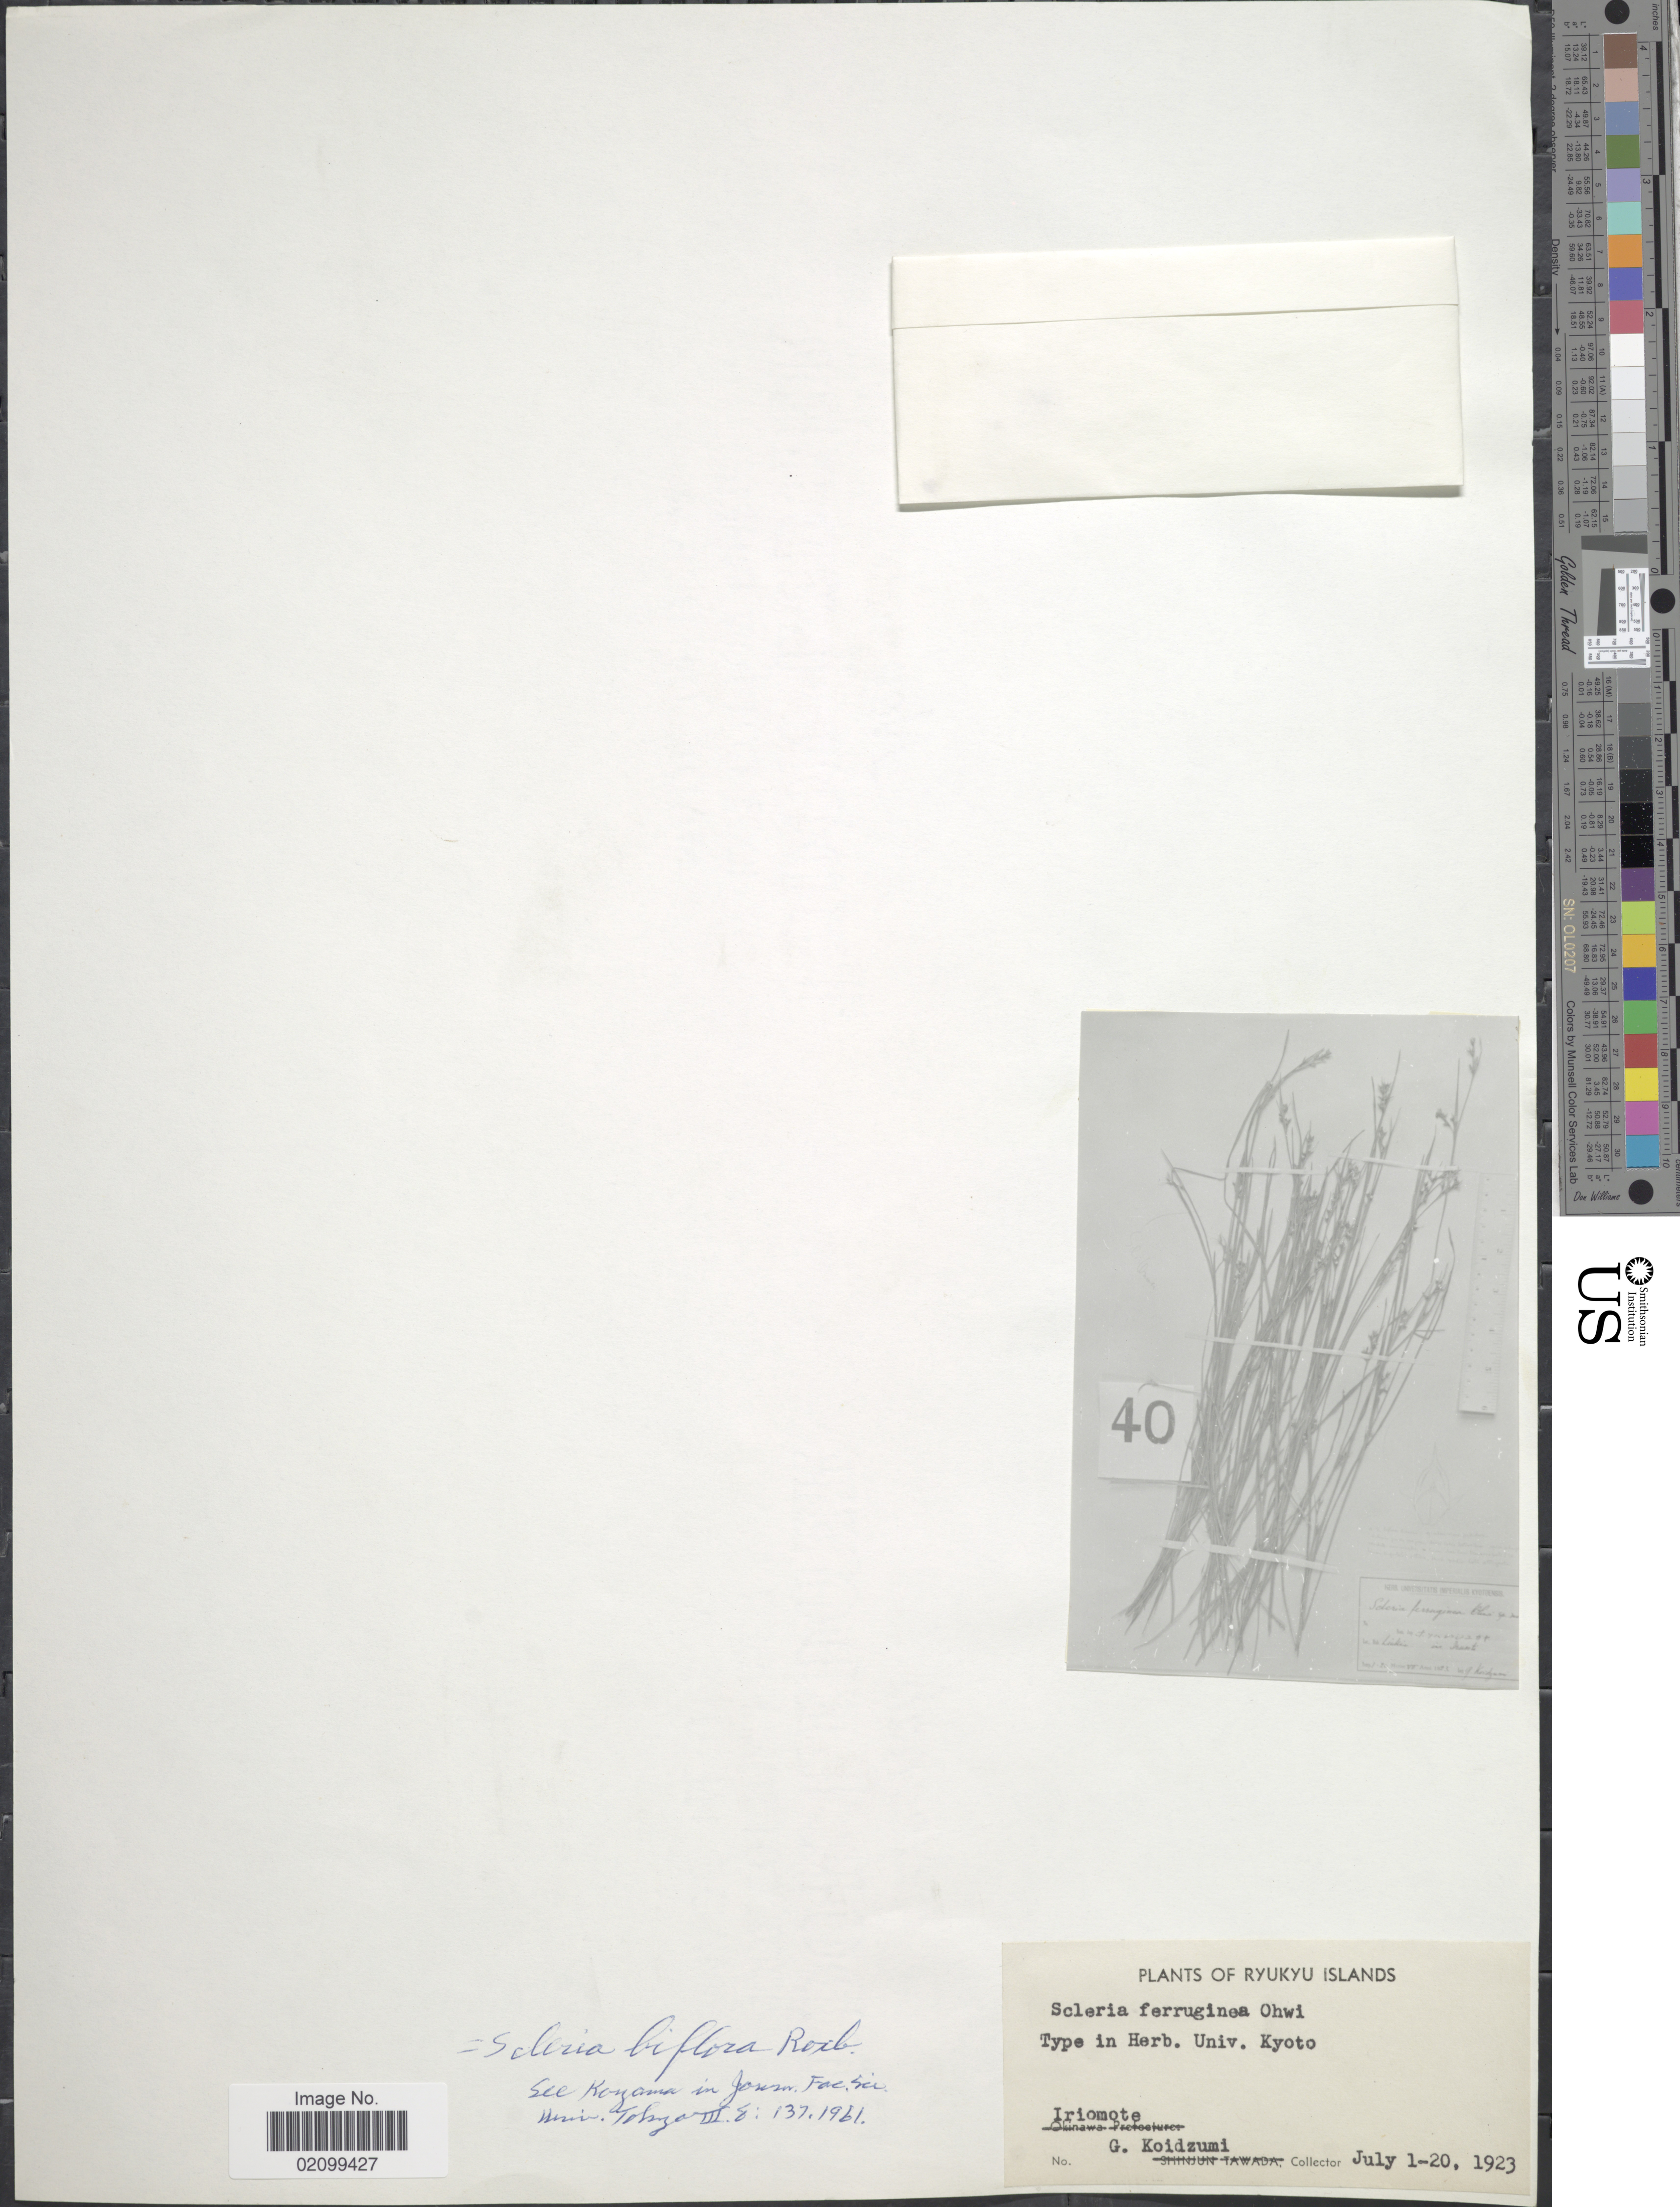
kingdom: Plantae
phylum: Tracheophyta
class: Liliopsida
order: Poales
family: Cyperaceae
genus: Scleria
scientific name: Scleria biflora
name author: Roxb.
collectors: G. Koidzumi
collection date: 1923-07-01/1923-07-20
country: Japan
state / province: Okinawa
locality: Ryukyu Islands. Iriomote